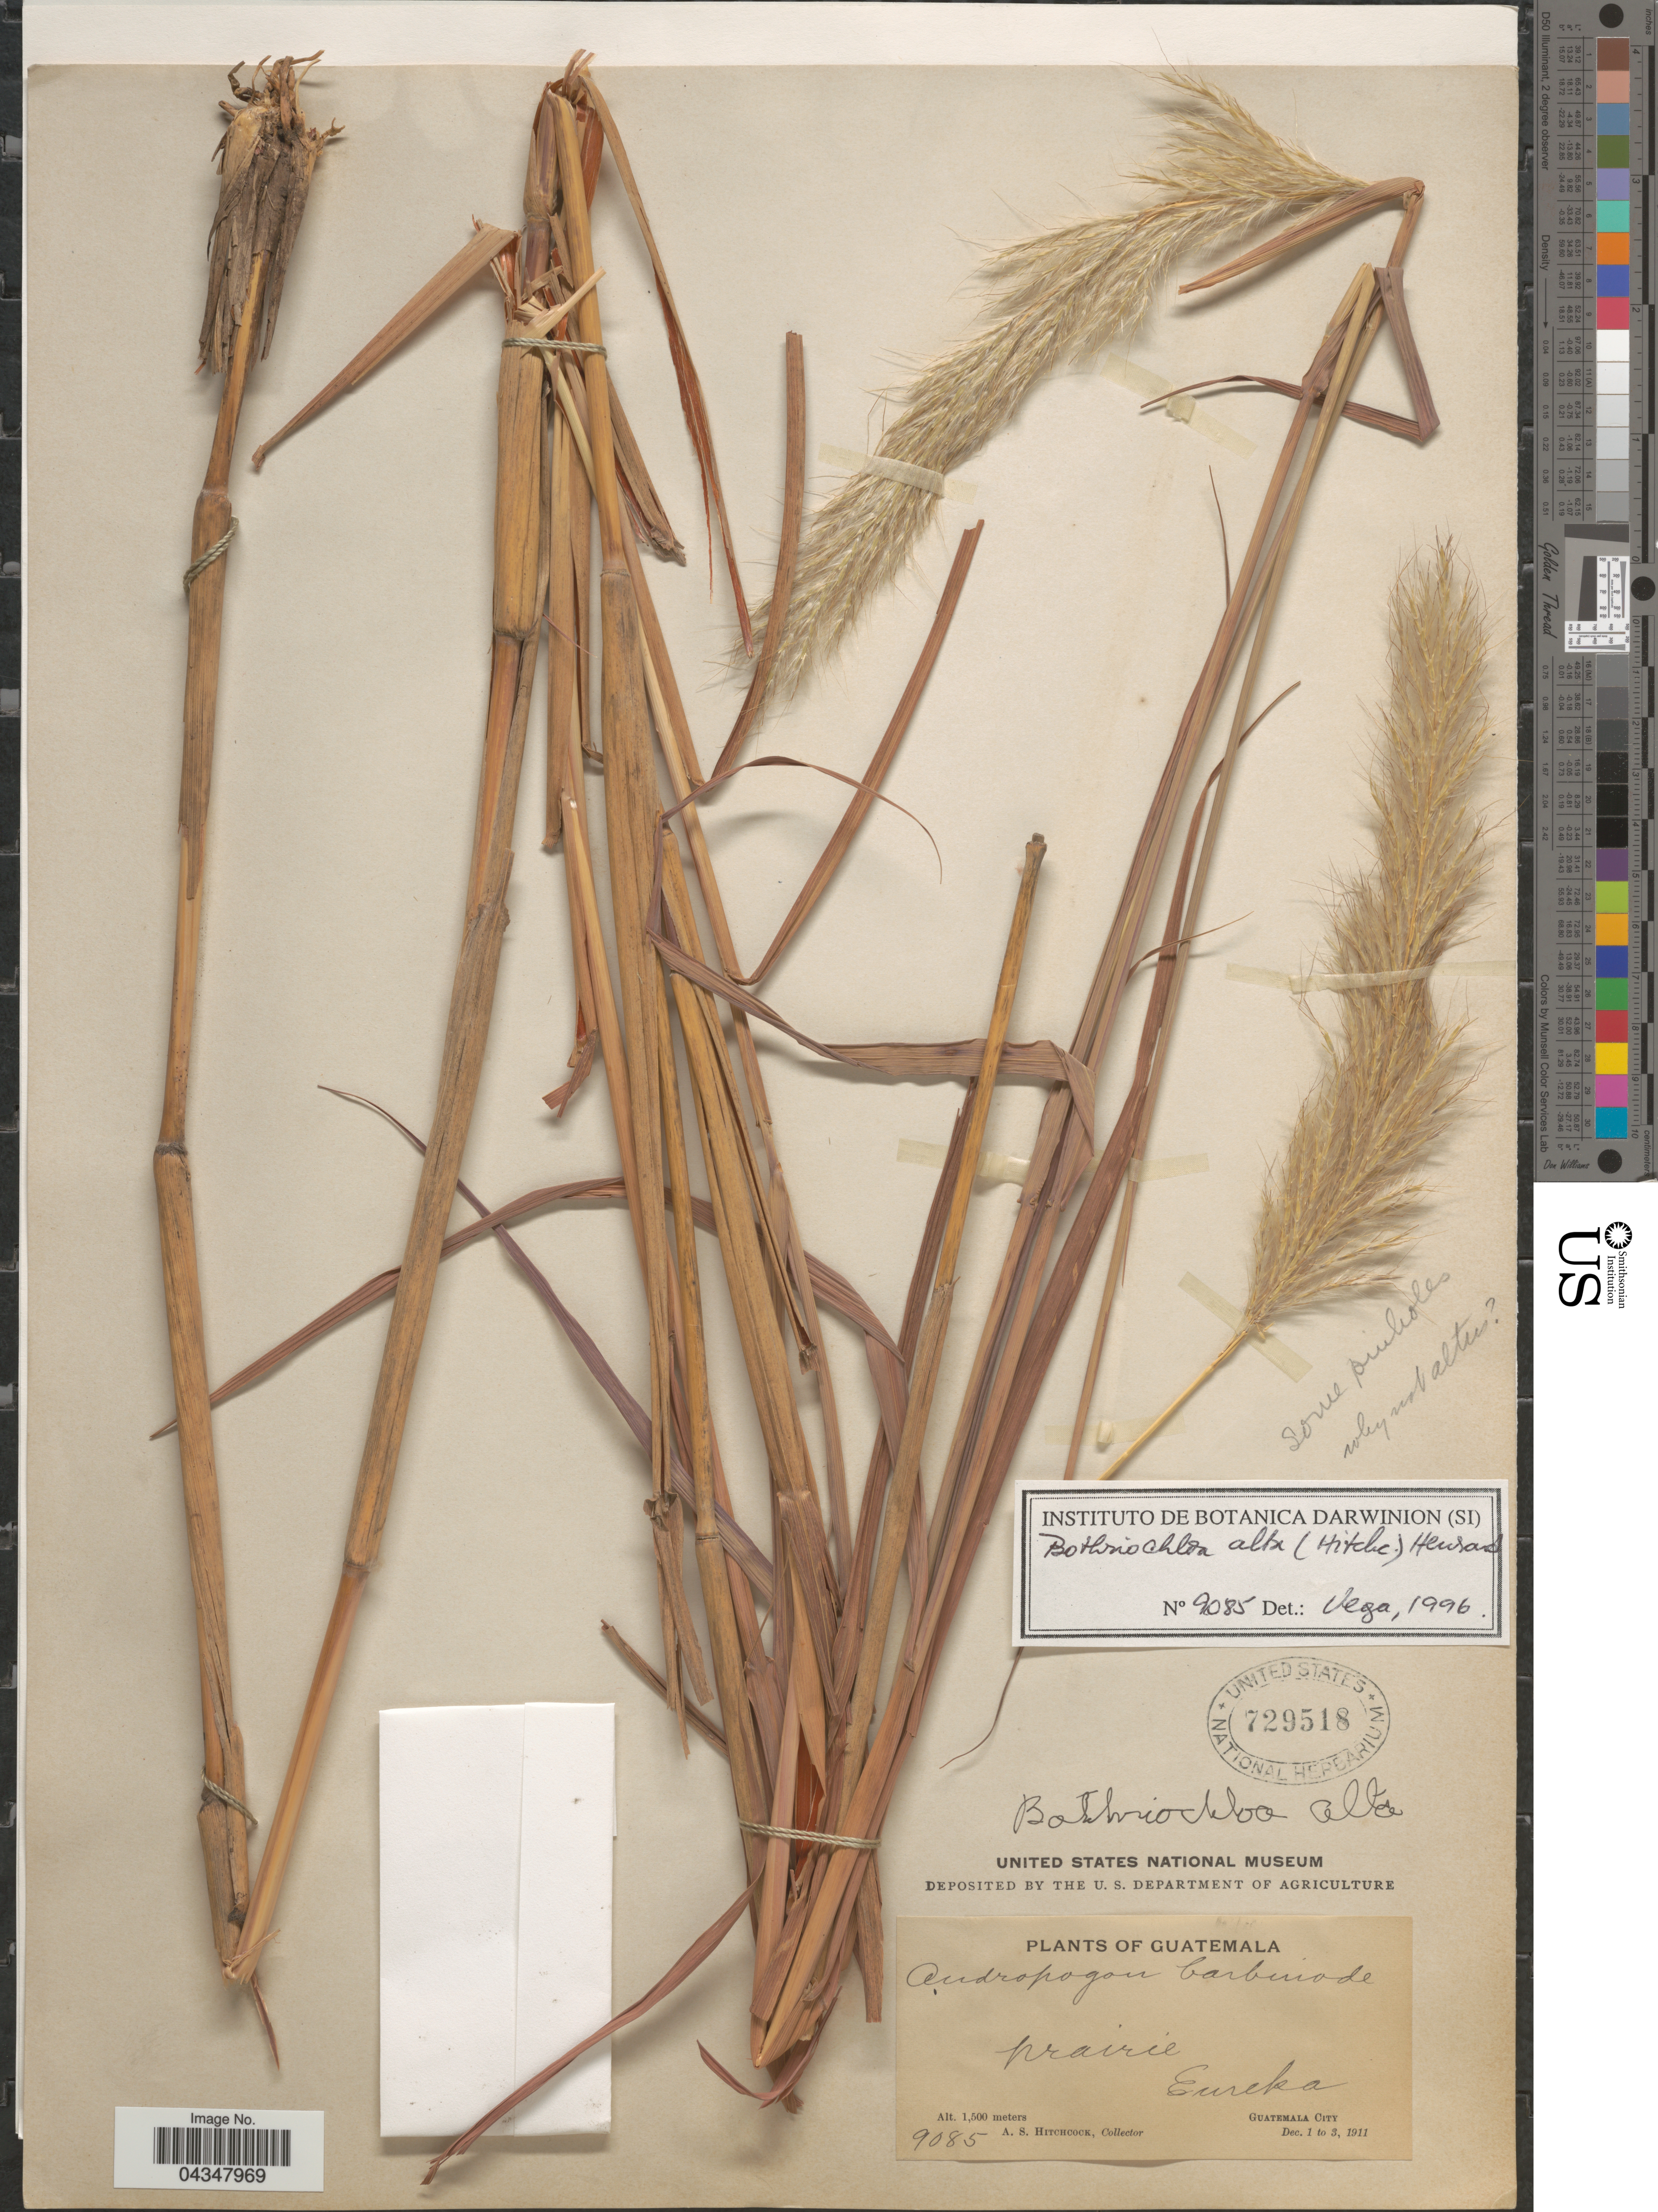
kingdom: Plantae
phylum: Tracheophyta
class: Liliopsida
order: Poales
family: Poaceae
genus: Bothriochloa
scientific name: Bothriochloa alta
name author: (Hitchc.) Henr.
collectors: A. S. Hitchcock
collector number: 9085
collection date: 1911-12-01/1911-12-03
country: Guatemala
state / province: Guatemala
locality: Prairie. Eureka. Guatemala City.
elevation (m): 1500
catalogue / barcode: US 729518